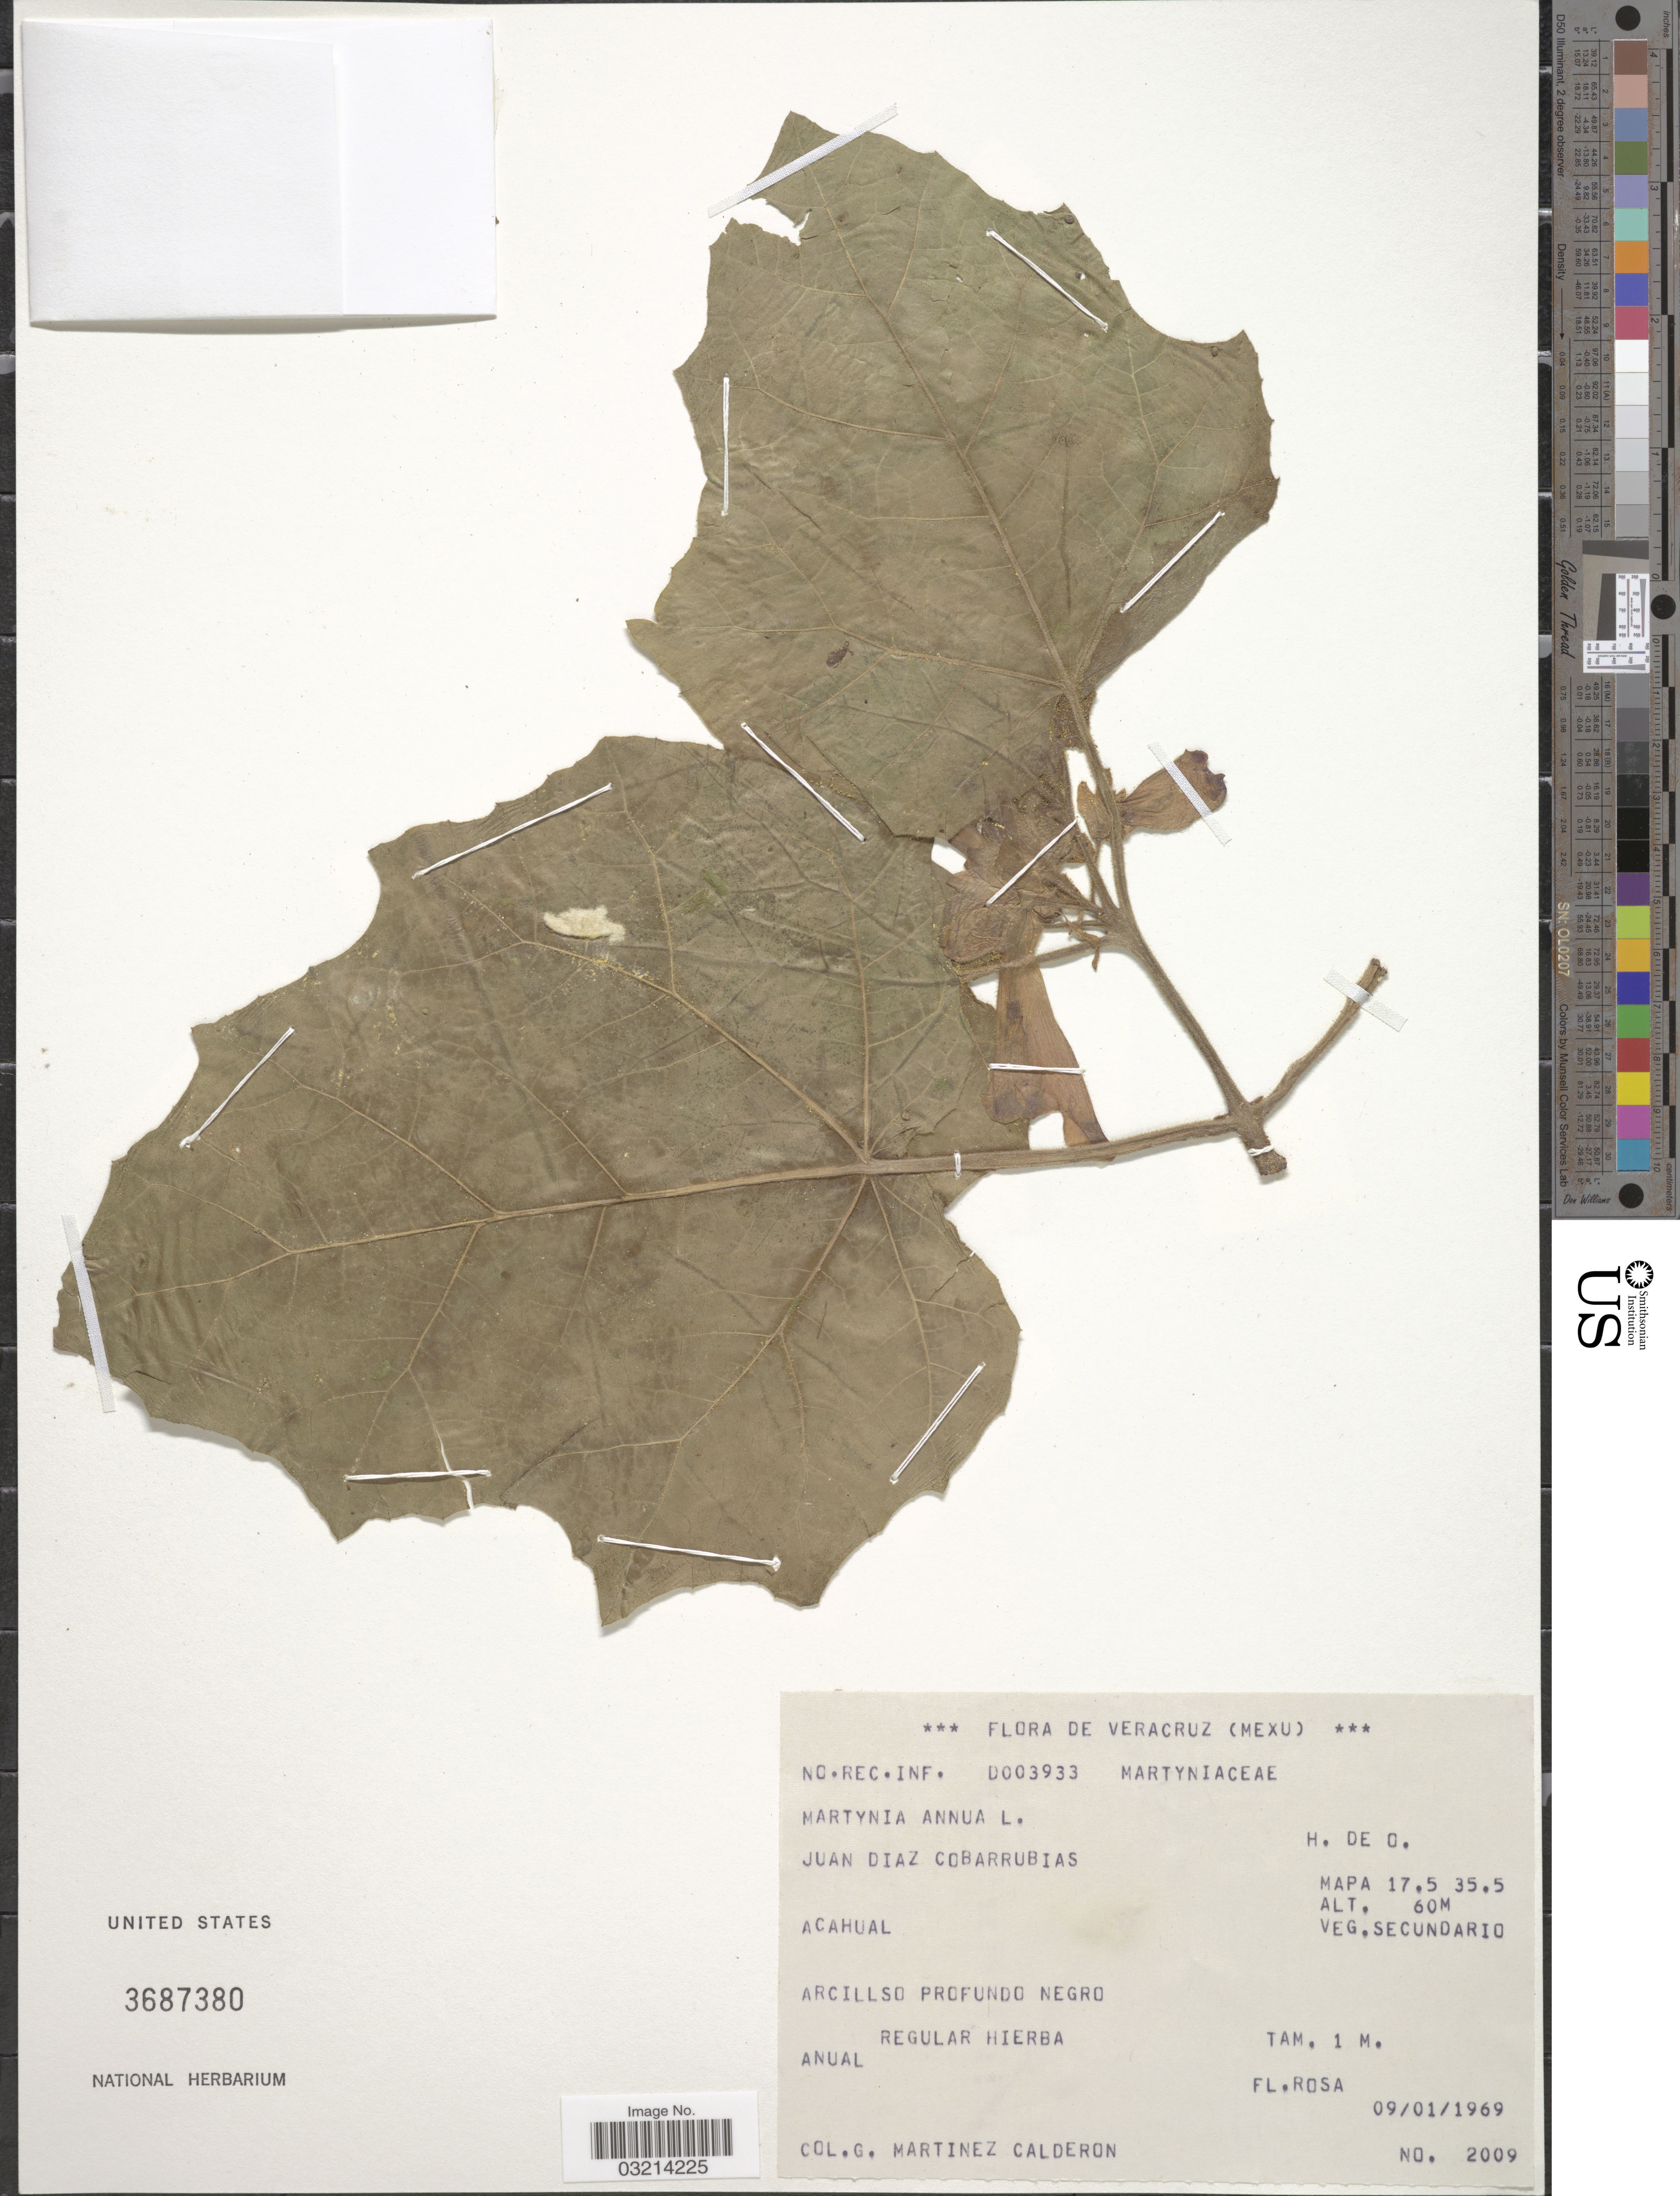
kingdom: Plantae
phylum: Tracheophyta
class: Magnoliopsida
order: Lamiales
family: Martyniaceae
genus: Martynia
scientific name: Martynia annua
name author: L.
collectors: G. Martínez Calderón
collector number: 2009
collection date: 1969-01-09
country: Mexico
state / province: Veracruz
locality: Veracruz. Acahual. Mapa 17.5 35.5.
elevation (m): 60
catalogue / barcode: US 3687380